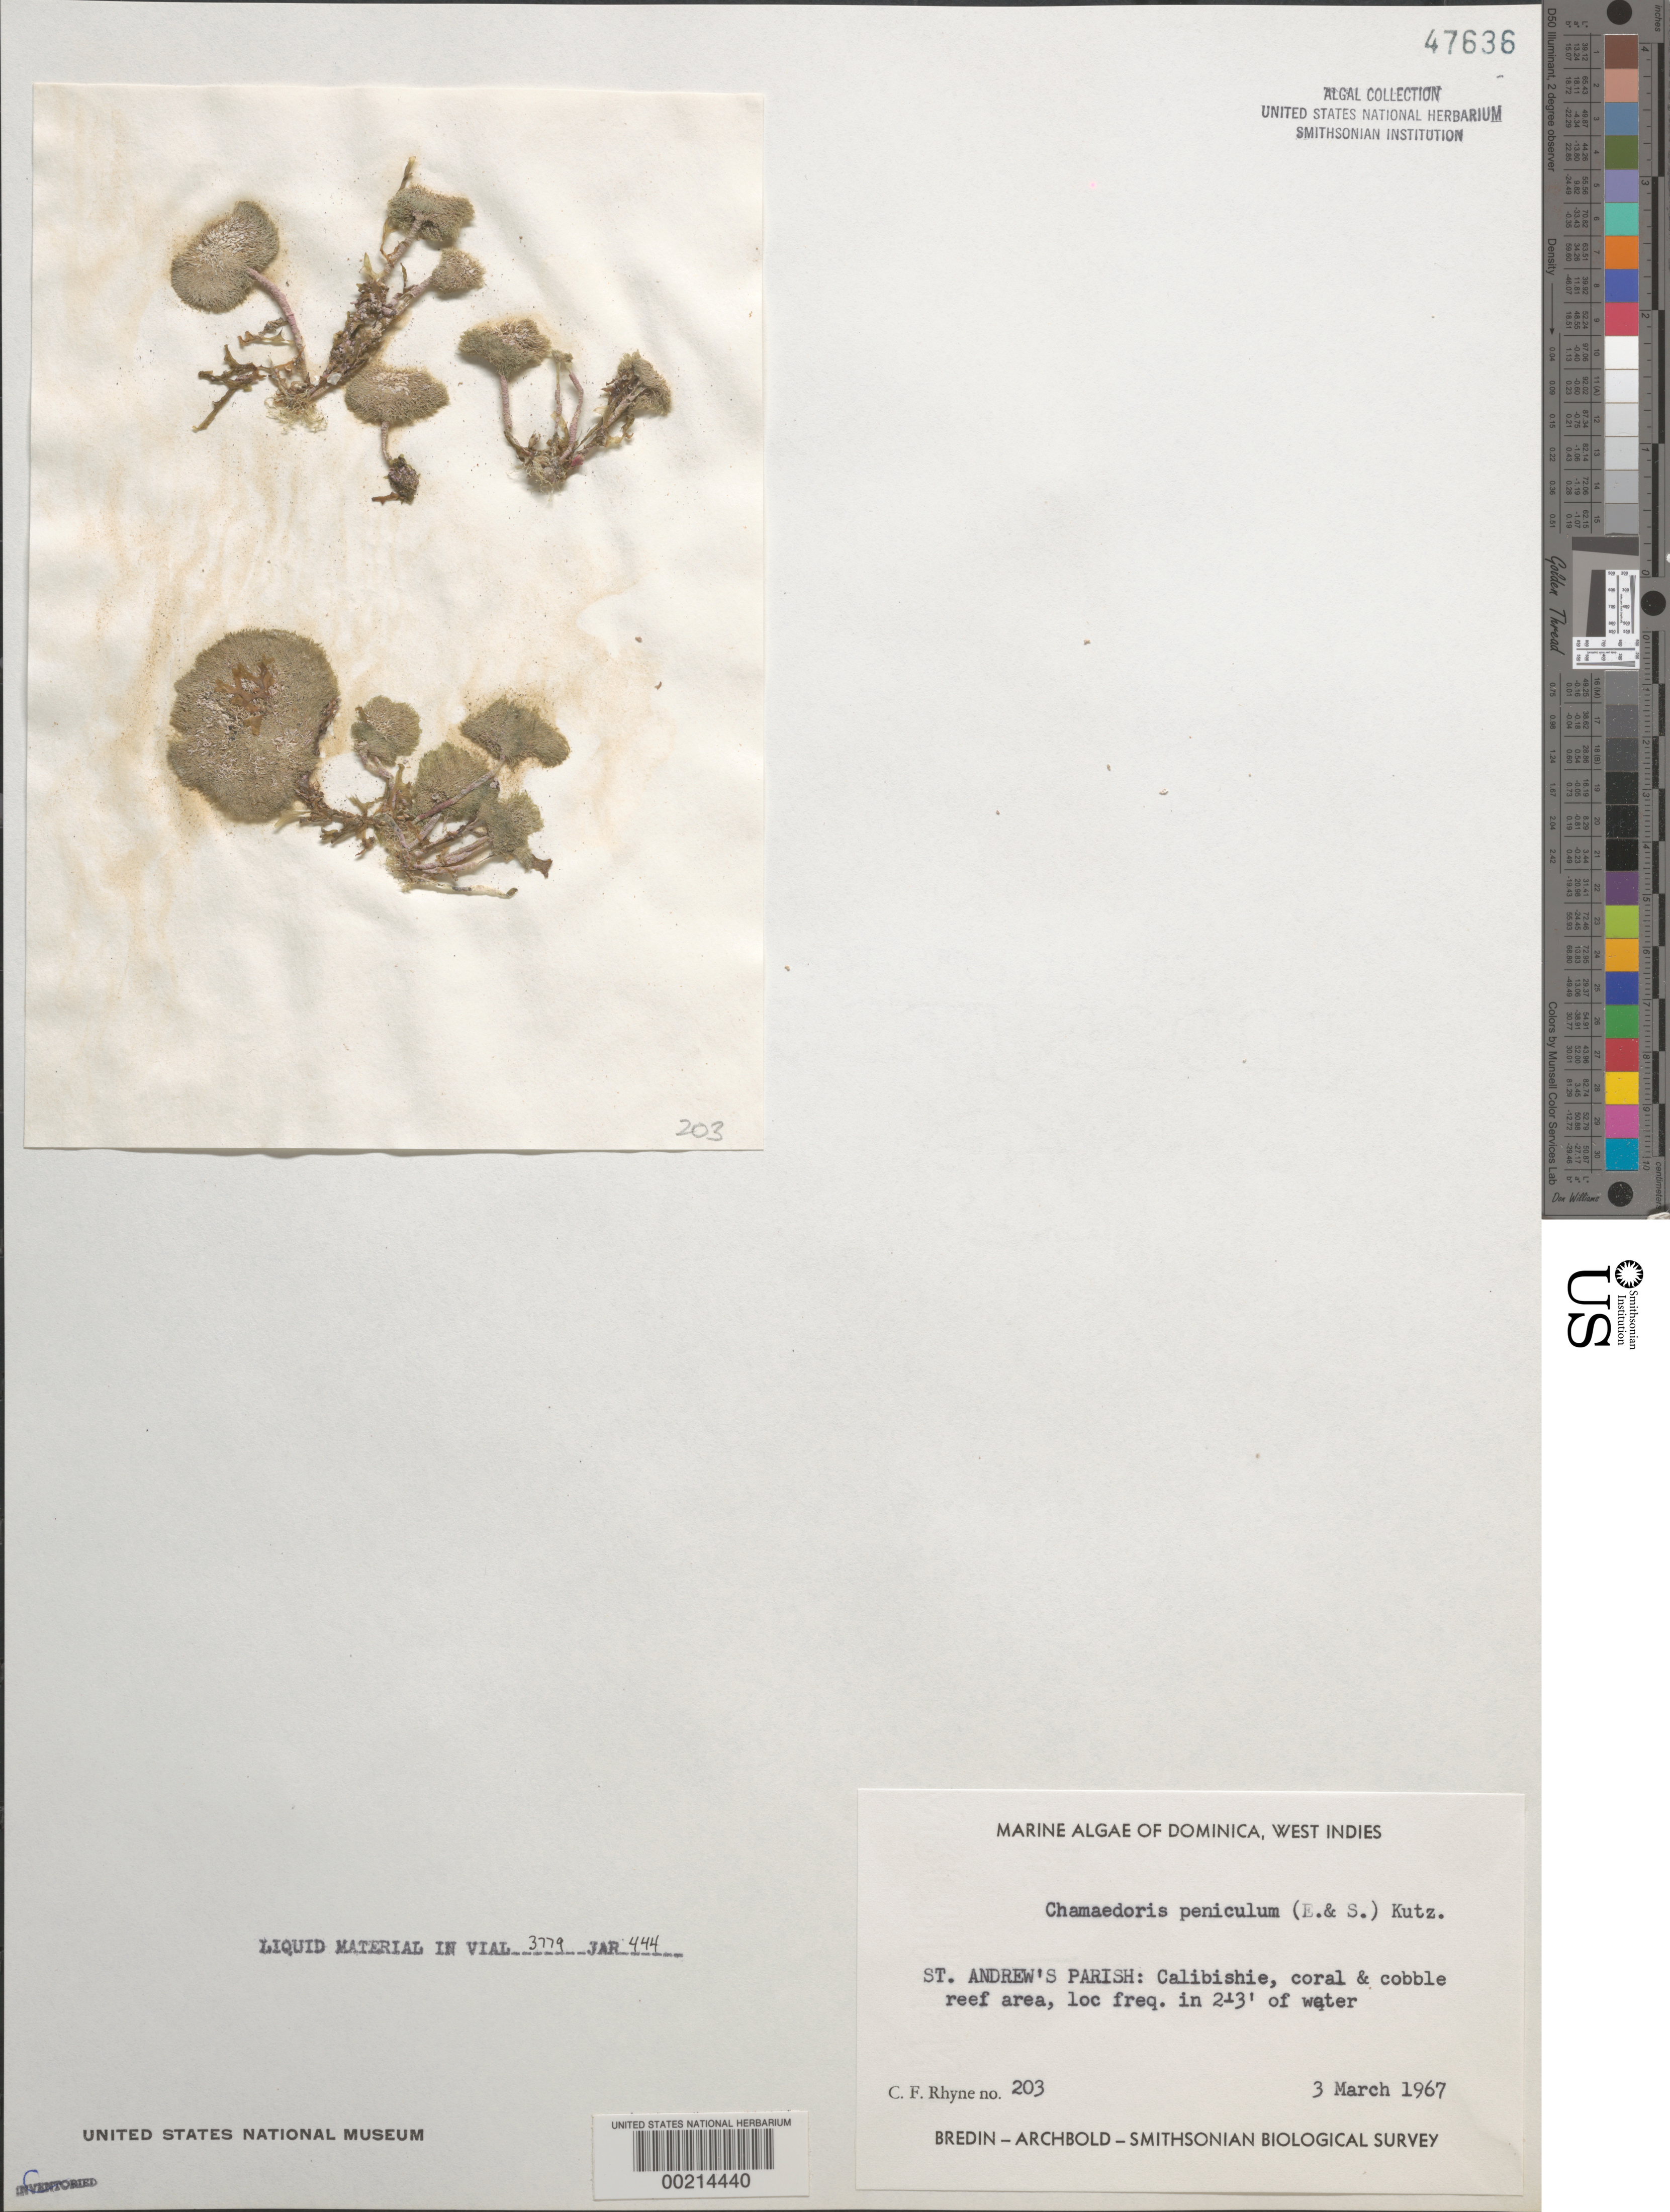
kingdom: Plantae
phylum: Chlorophyta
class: Ulvophyceae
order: Siphonocladales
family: Siphonocladaceae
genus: Chamaedoris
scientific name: Chamaedoris peniculum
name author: (J. Ellis & Sol.) Kuntze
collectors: C. Rhyne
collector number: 203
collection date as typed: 03 Mar 1967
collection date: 1967-03-03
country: Dominica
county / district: St. Andrew's Parish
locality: Calibishie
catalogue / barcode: US 47636